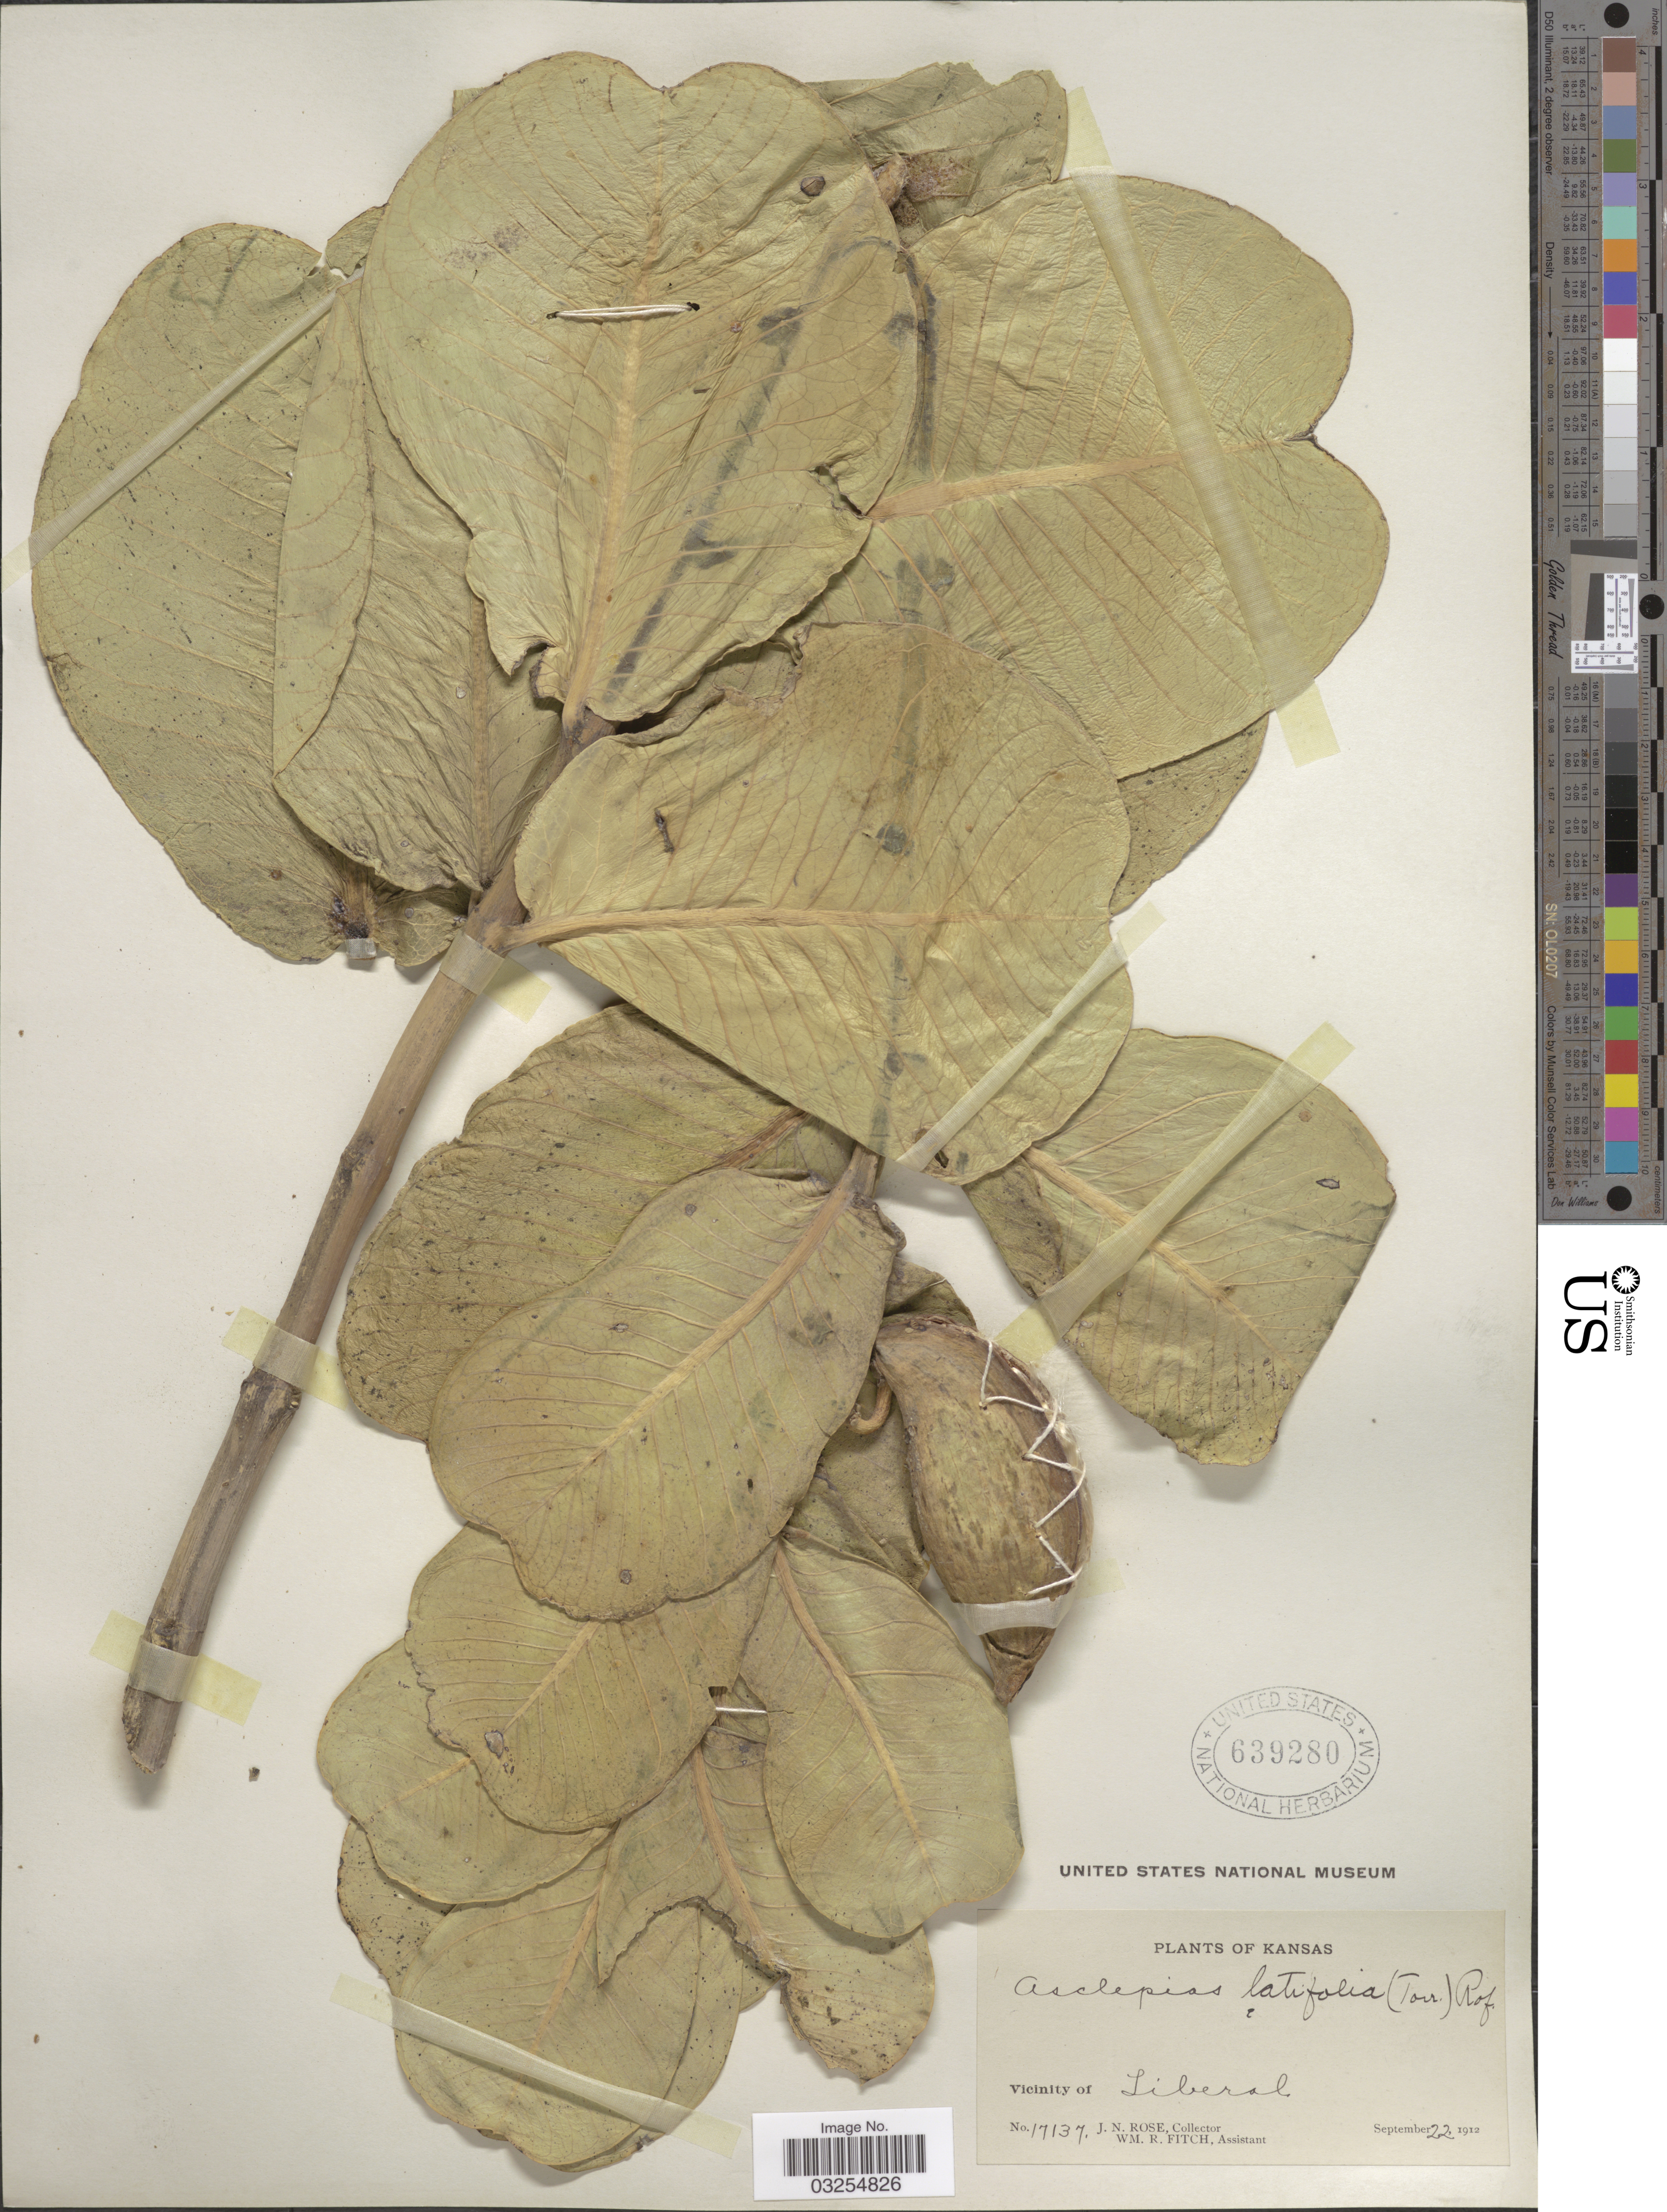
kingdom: Plantae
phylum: Tracheophyta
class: Magnoliopsida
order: Gentianales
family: Apocynaceae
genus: Asclepias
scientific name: Asclepias latifolia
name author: Torr.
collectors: J. N. Rose & W. R. Fitch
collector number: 17137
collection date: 1912-09-22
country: United States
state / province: Kansas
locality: Vicinity of Liberal.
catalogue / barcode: US 639280